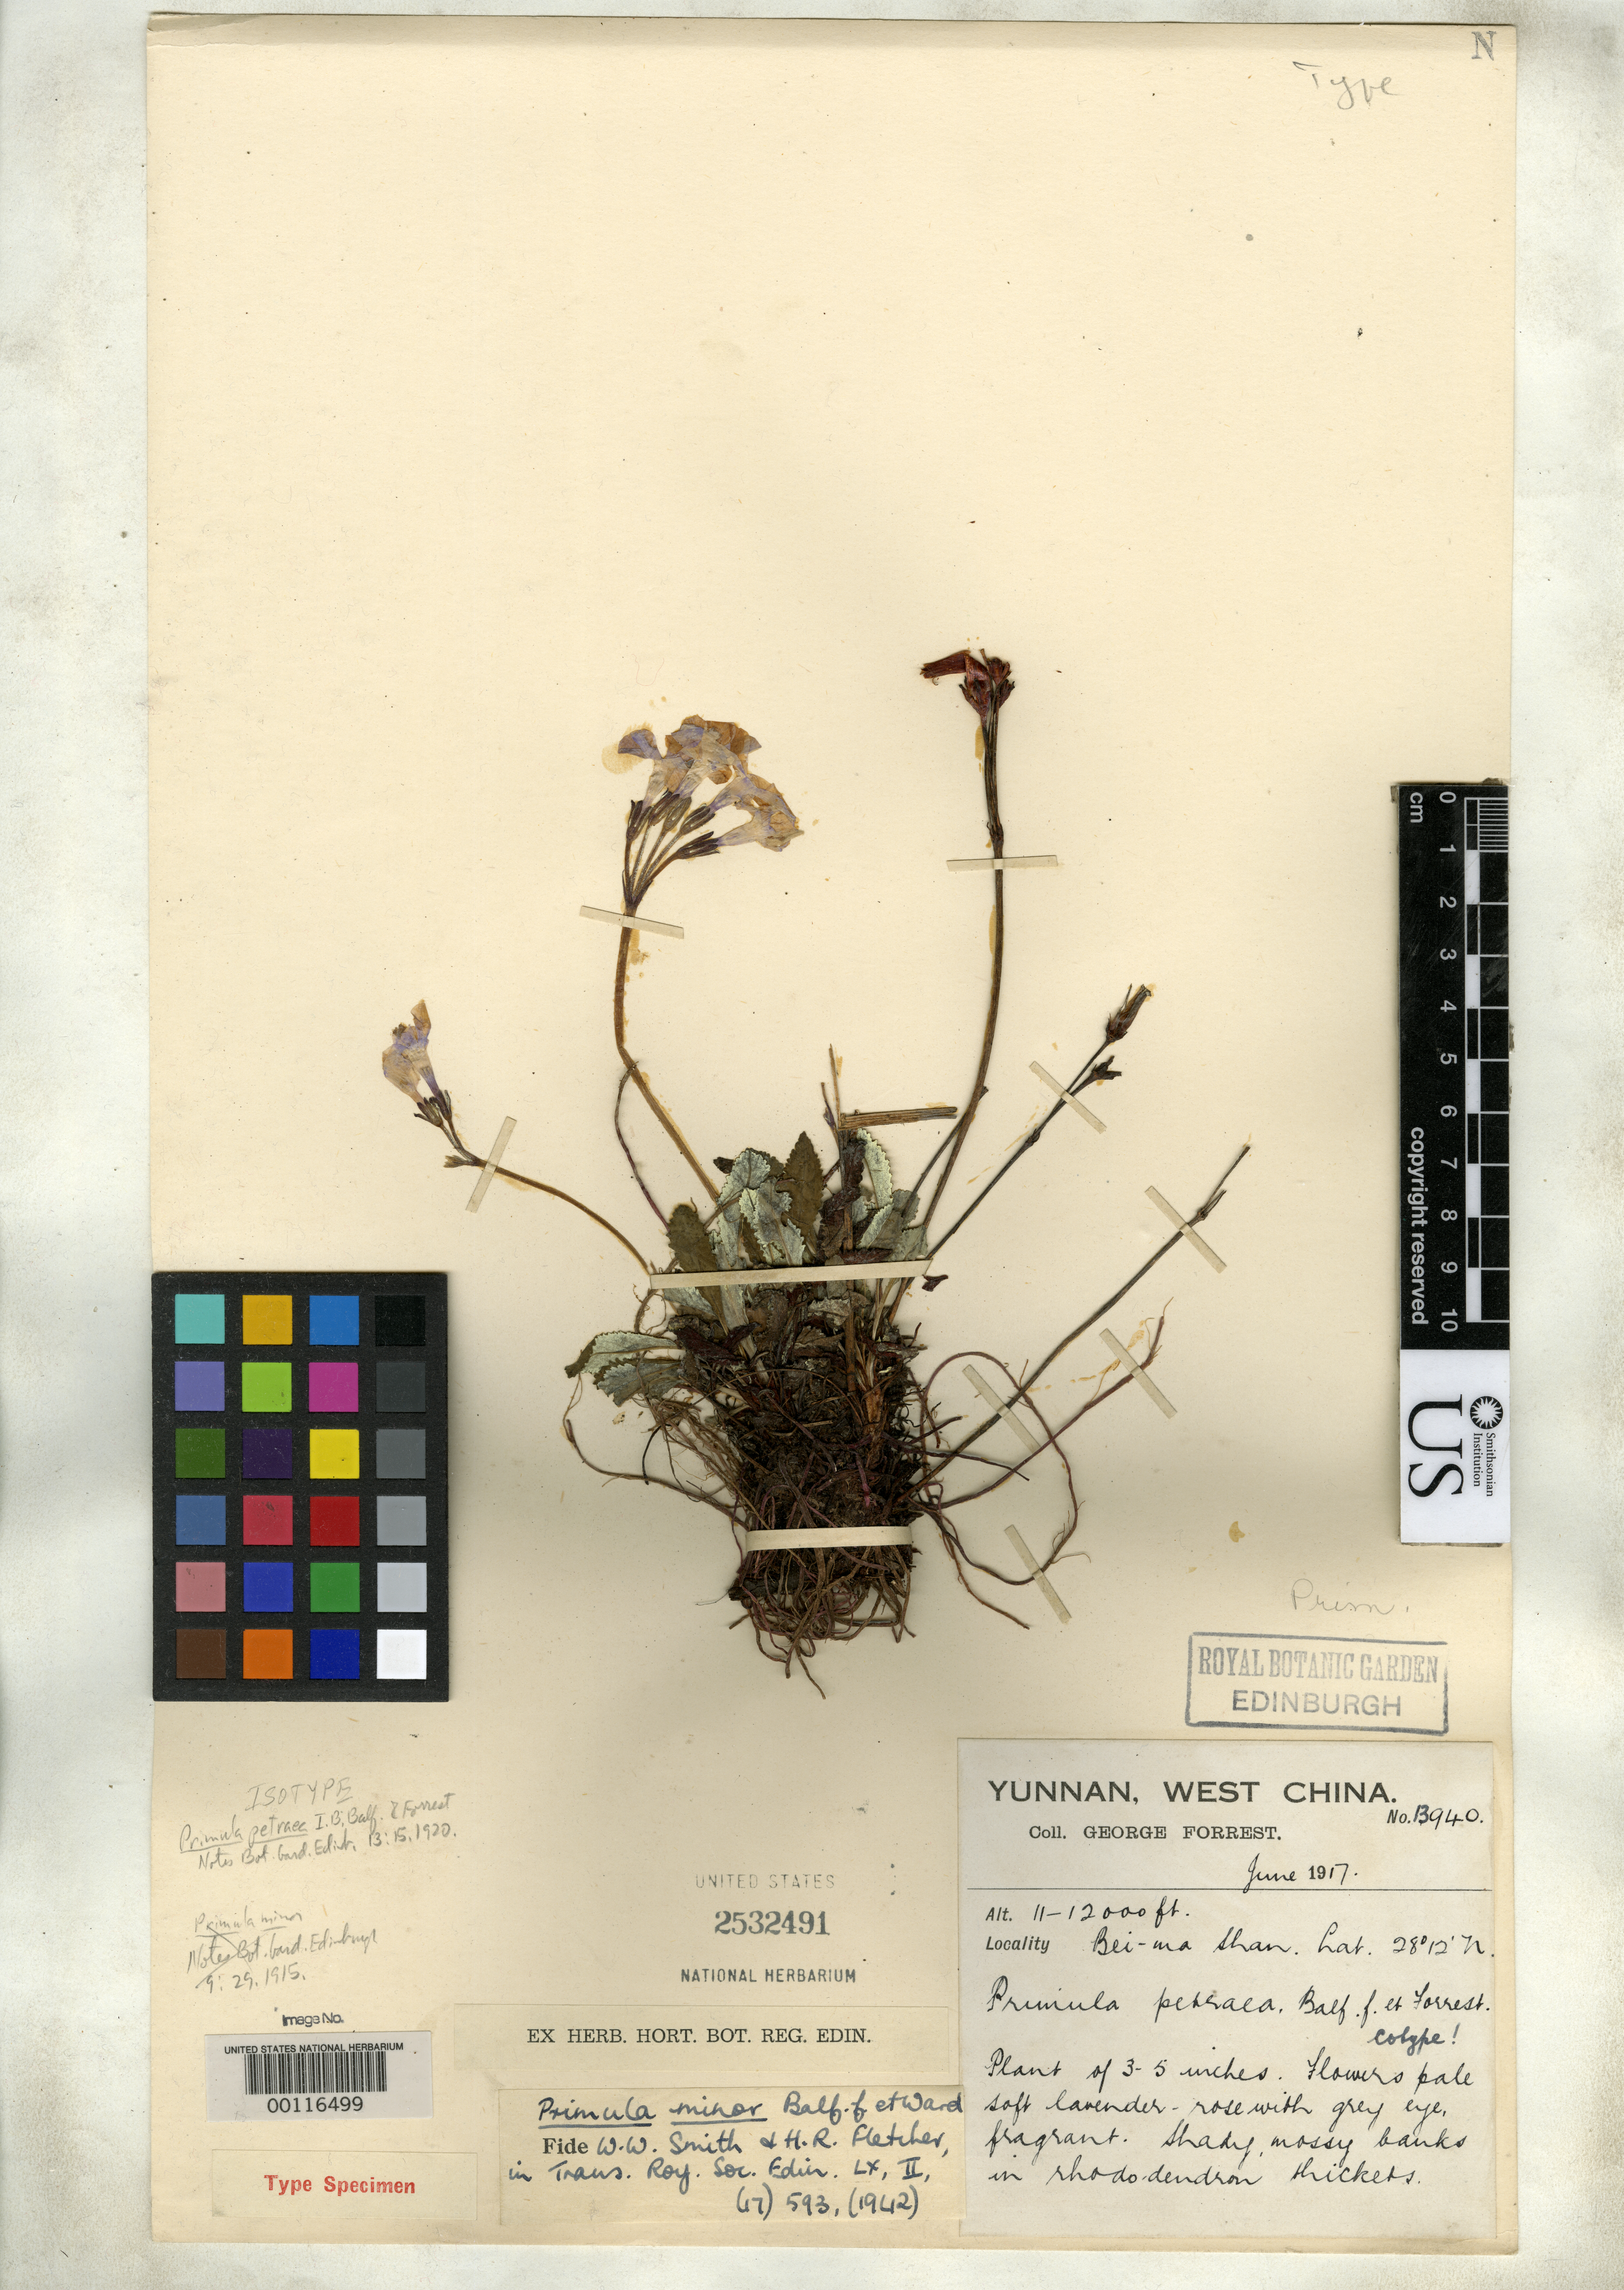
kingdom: Plantae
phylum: Tracheophyta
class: Magnoliopsida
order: Ericales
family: Primulaceae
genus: Primula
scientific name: Primula petraea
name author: Balf. f. & Forrest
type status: Isotype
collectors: G. Forrest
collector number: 13940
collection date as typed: Jun 1917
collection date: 1917-06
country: China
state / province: Yunnan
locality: Bei-ma Shan.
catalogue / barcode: US 2532491